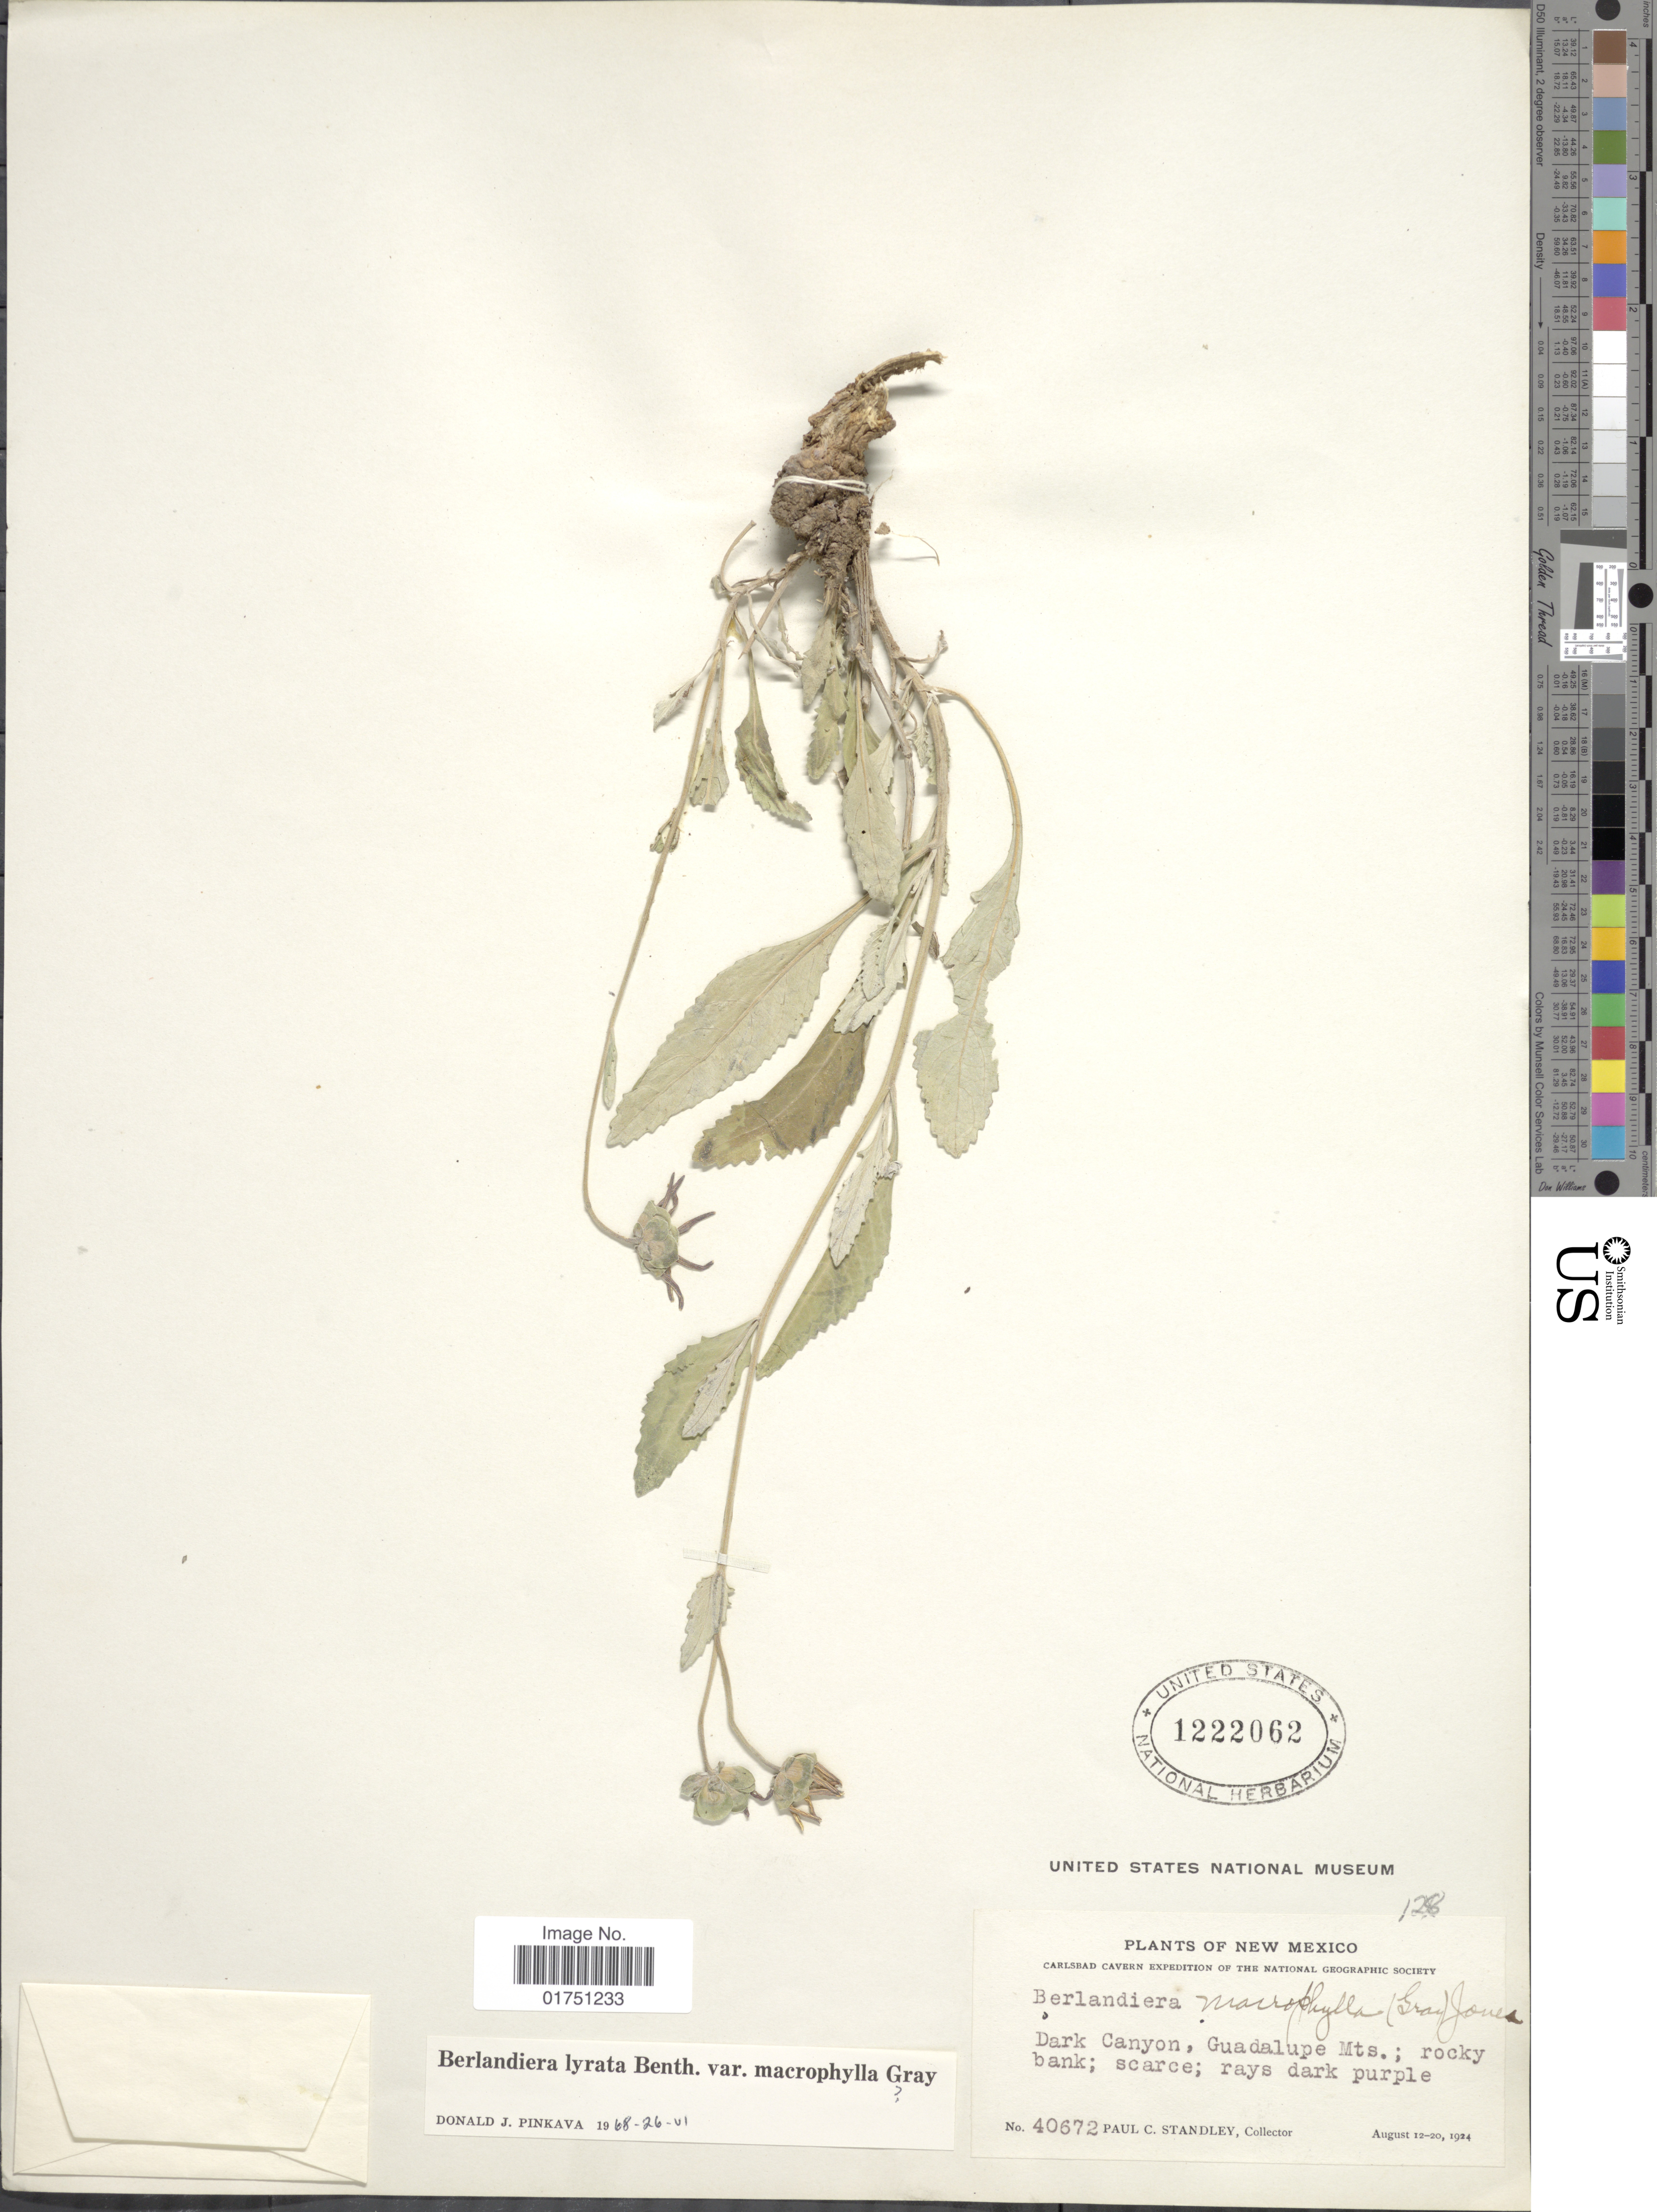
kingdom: Plantae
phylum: Tracheophyta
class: Magnoliopsida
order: Asterales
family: Asteraceae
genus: Berlandiera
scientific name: Berlandiera lyrata var. macrophylla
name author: A. Gray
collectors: P. C. Standley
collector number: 40672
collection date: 1924-08-12/1924-08-20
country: United States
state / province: New Mexico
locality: Dark Canyon, Guadalupe Mts.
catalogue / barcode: US 1222062